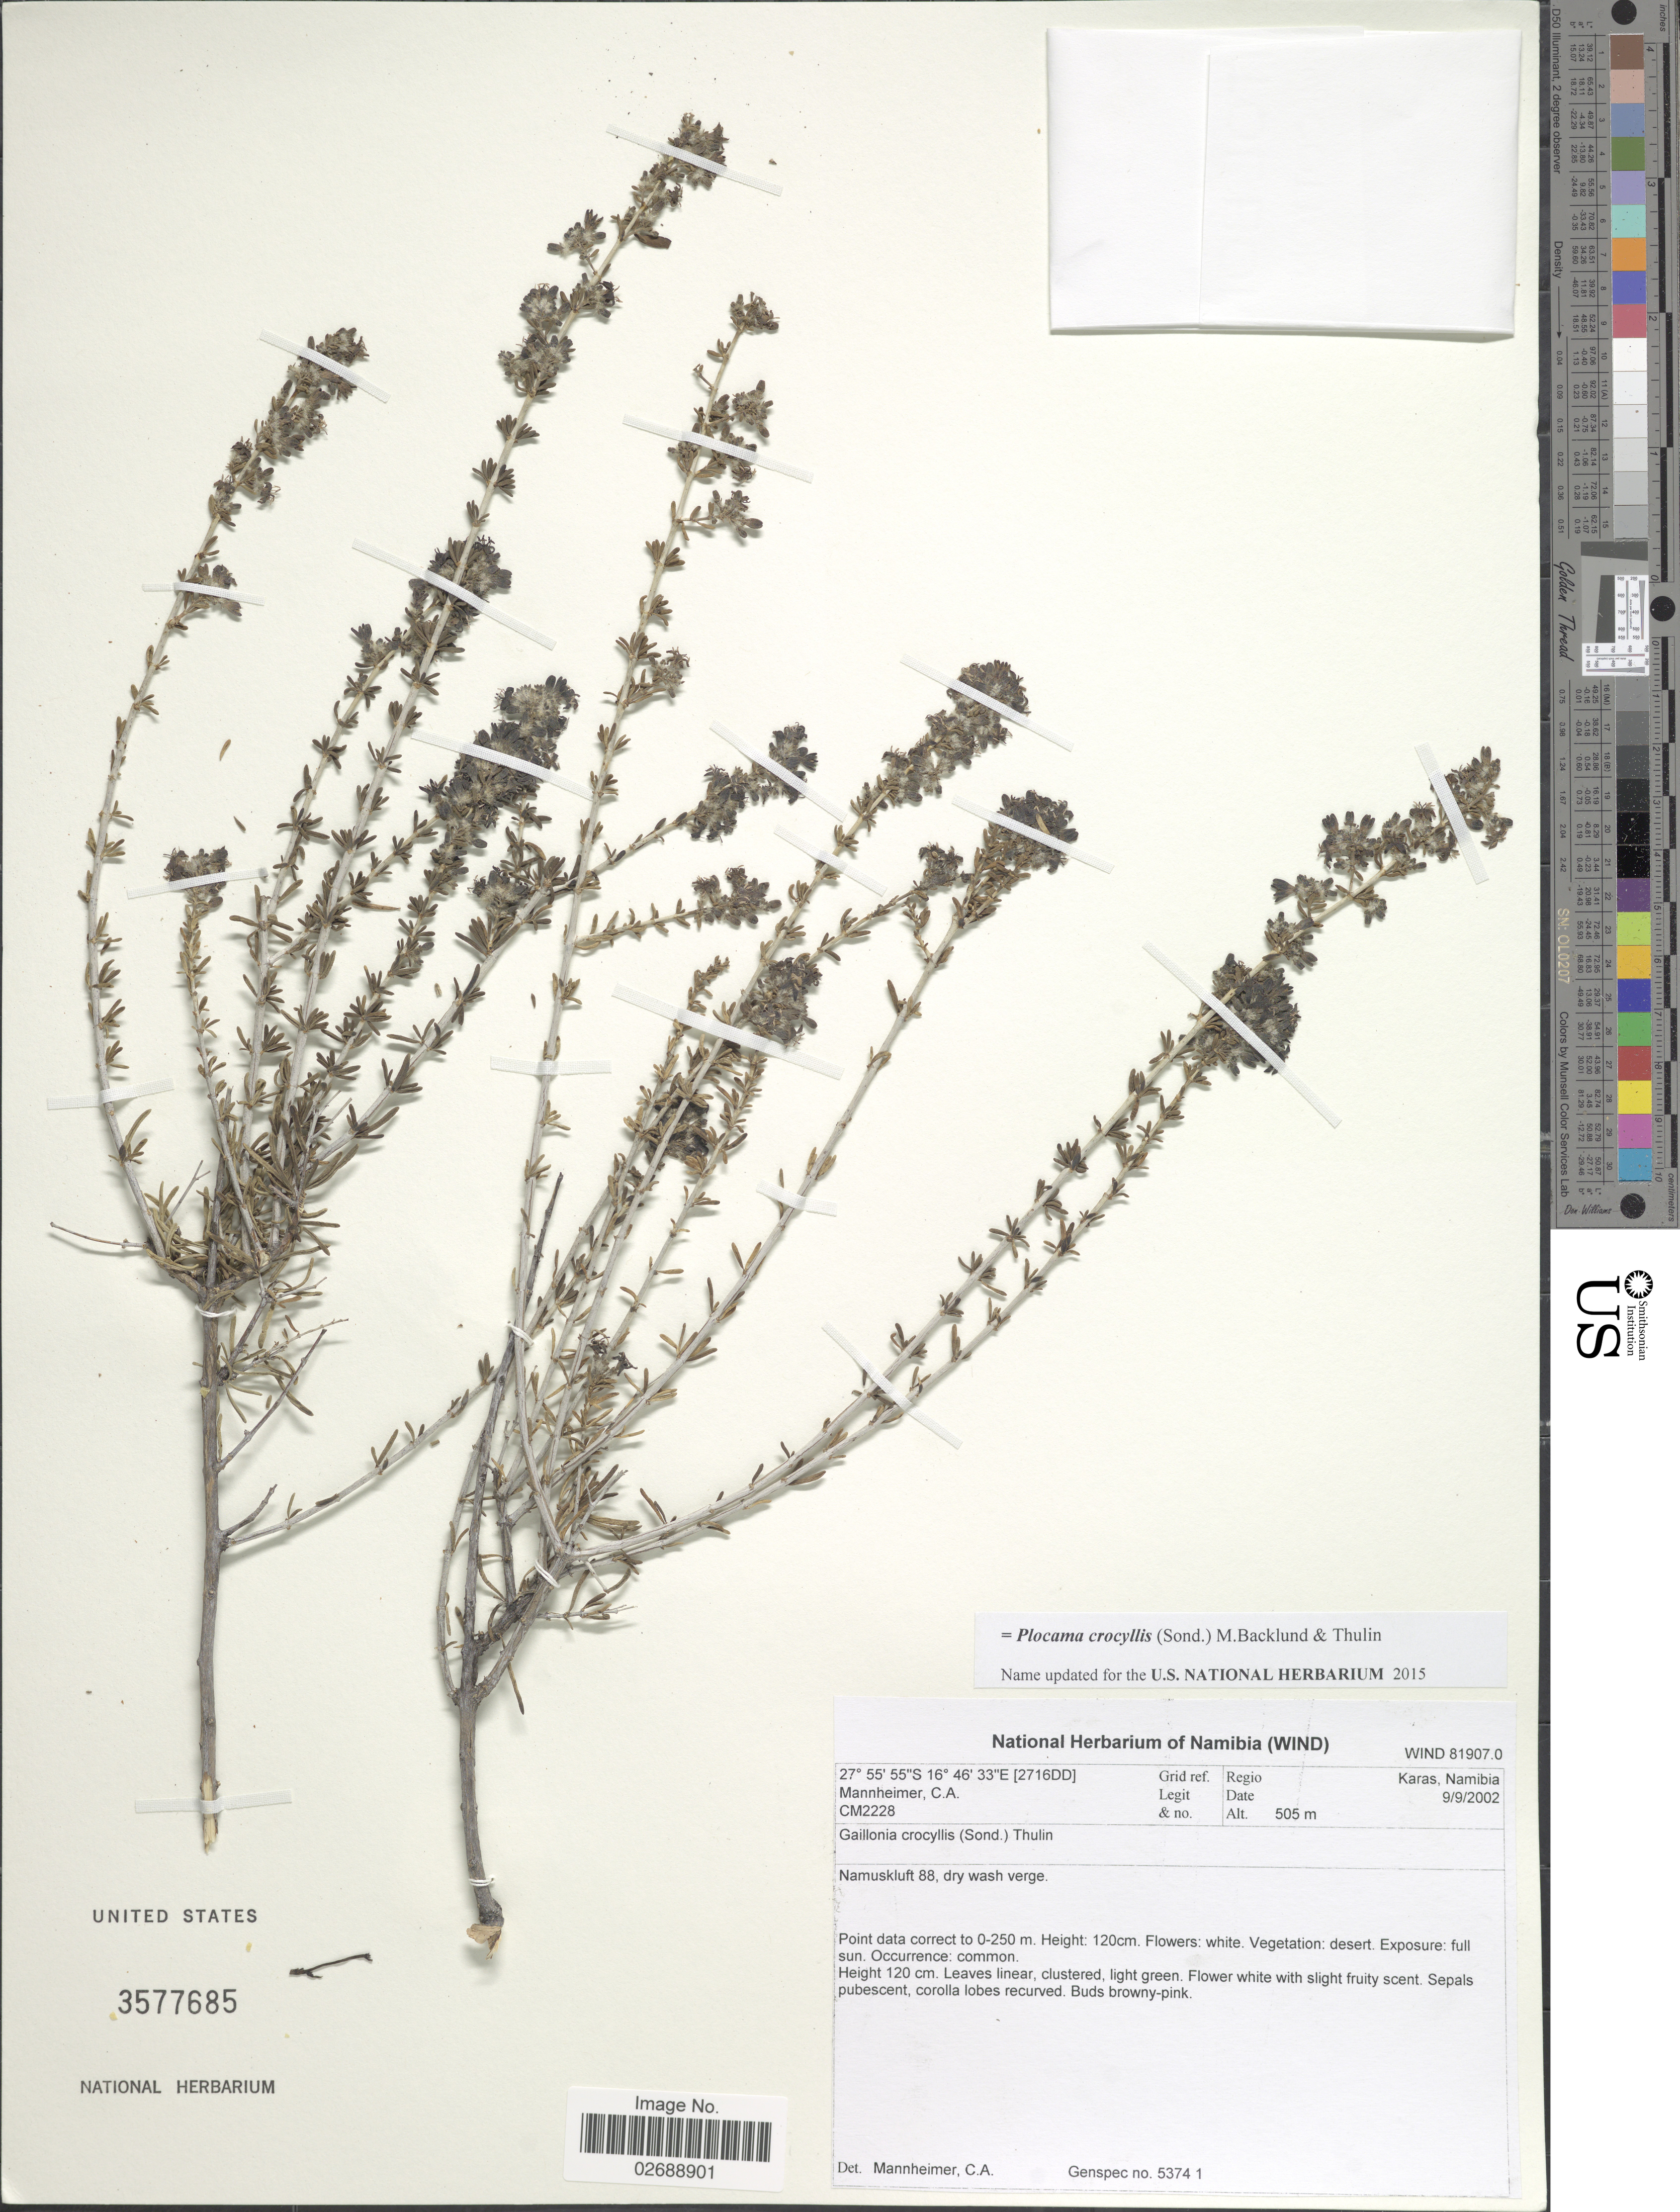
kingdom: Plantae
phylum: Tracheophyta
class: Magnoliopsida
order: Gentianales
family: Rubiaceae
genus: Plocama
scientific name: Plocama crocyllis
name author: (Sond.) M.Backlund & Thulin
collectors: C. A. Mannheimer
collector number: CM2228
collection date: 2002-09-09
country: Namibia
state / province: Karas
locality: Namuskluft 88. (2716DD)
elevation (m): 505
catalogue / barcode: US 3577685